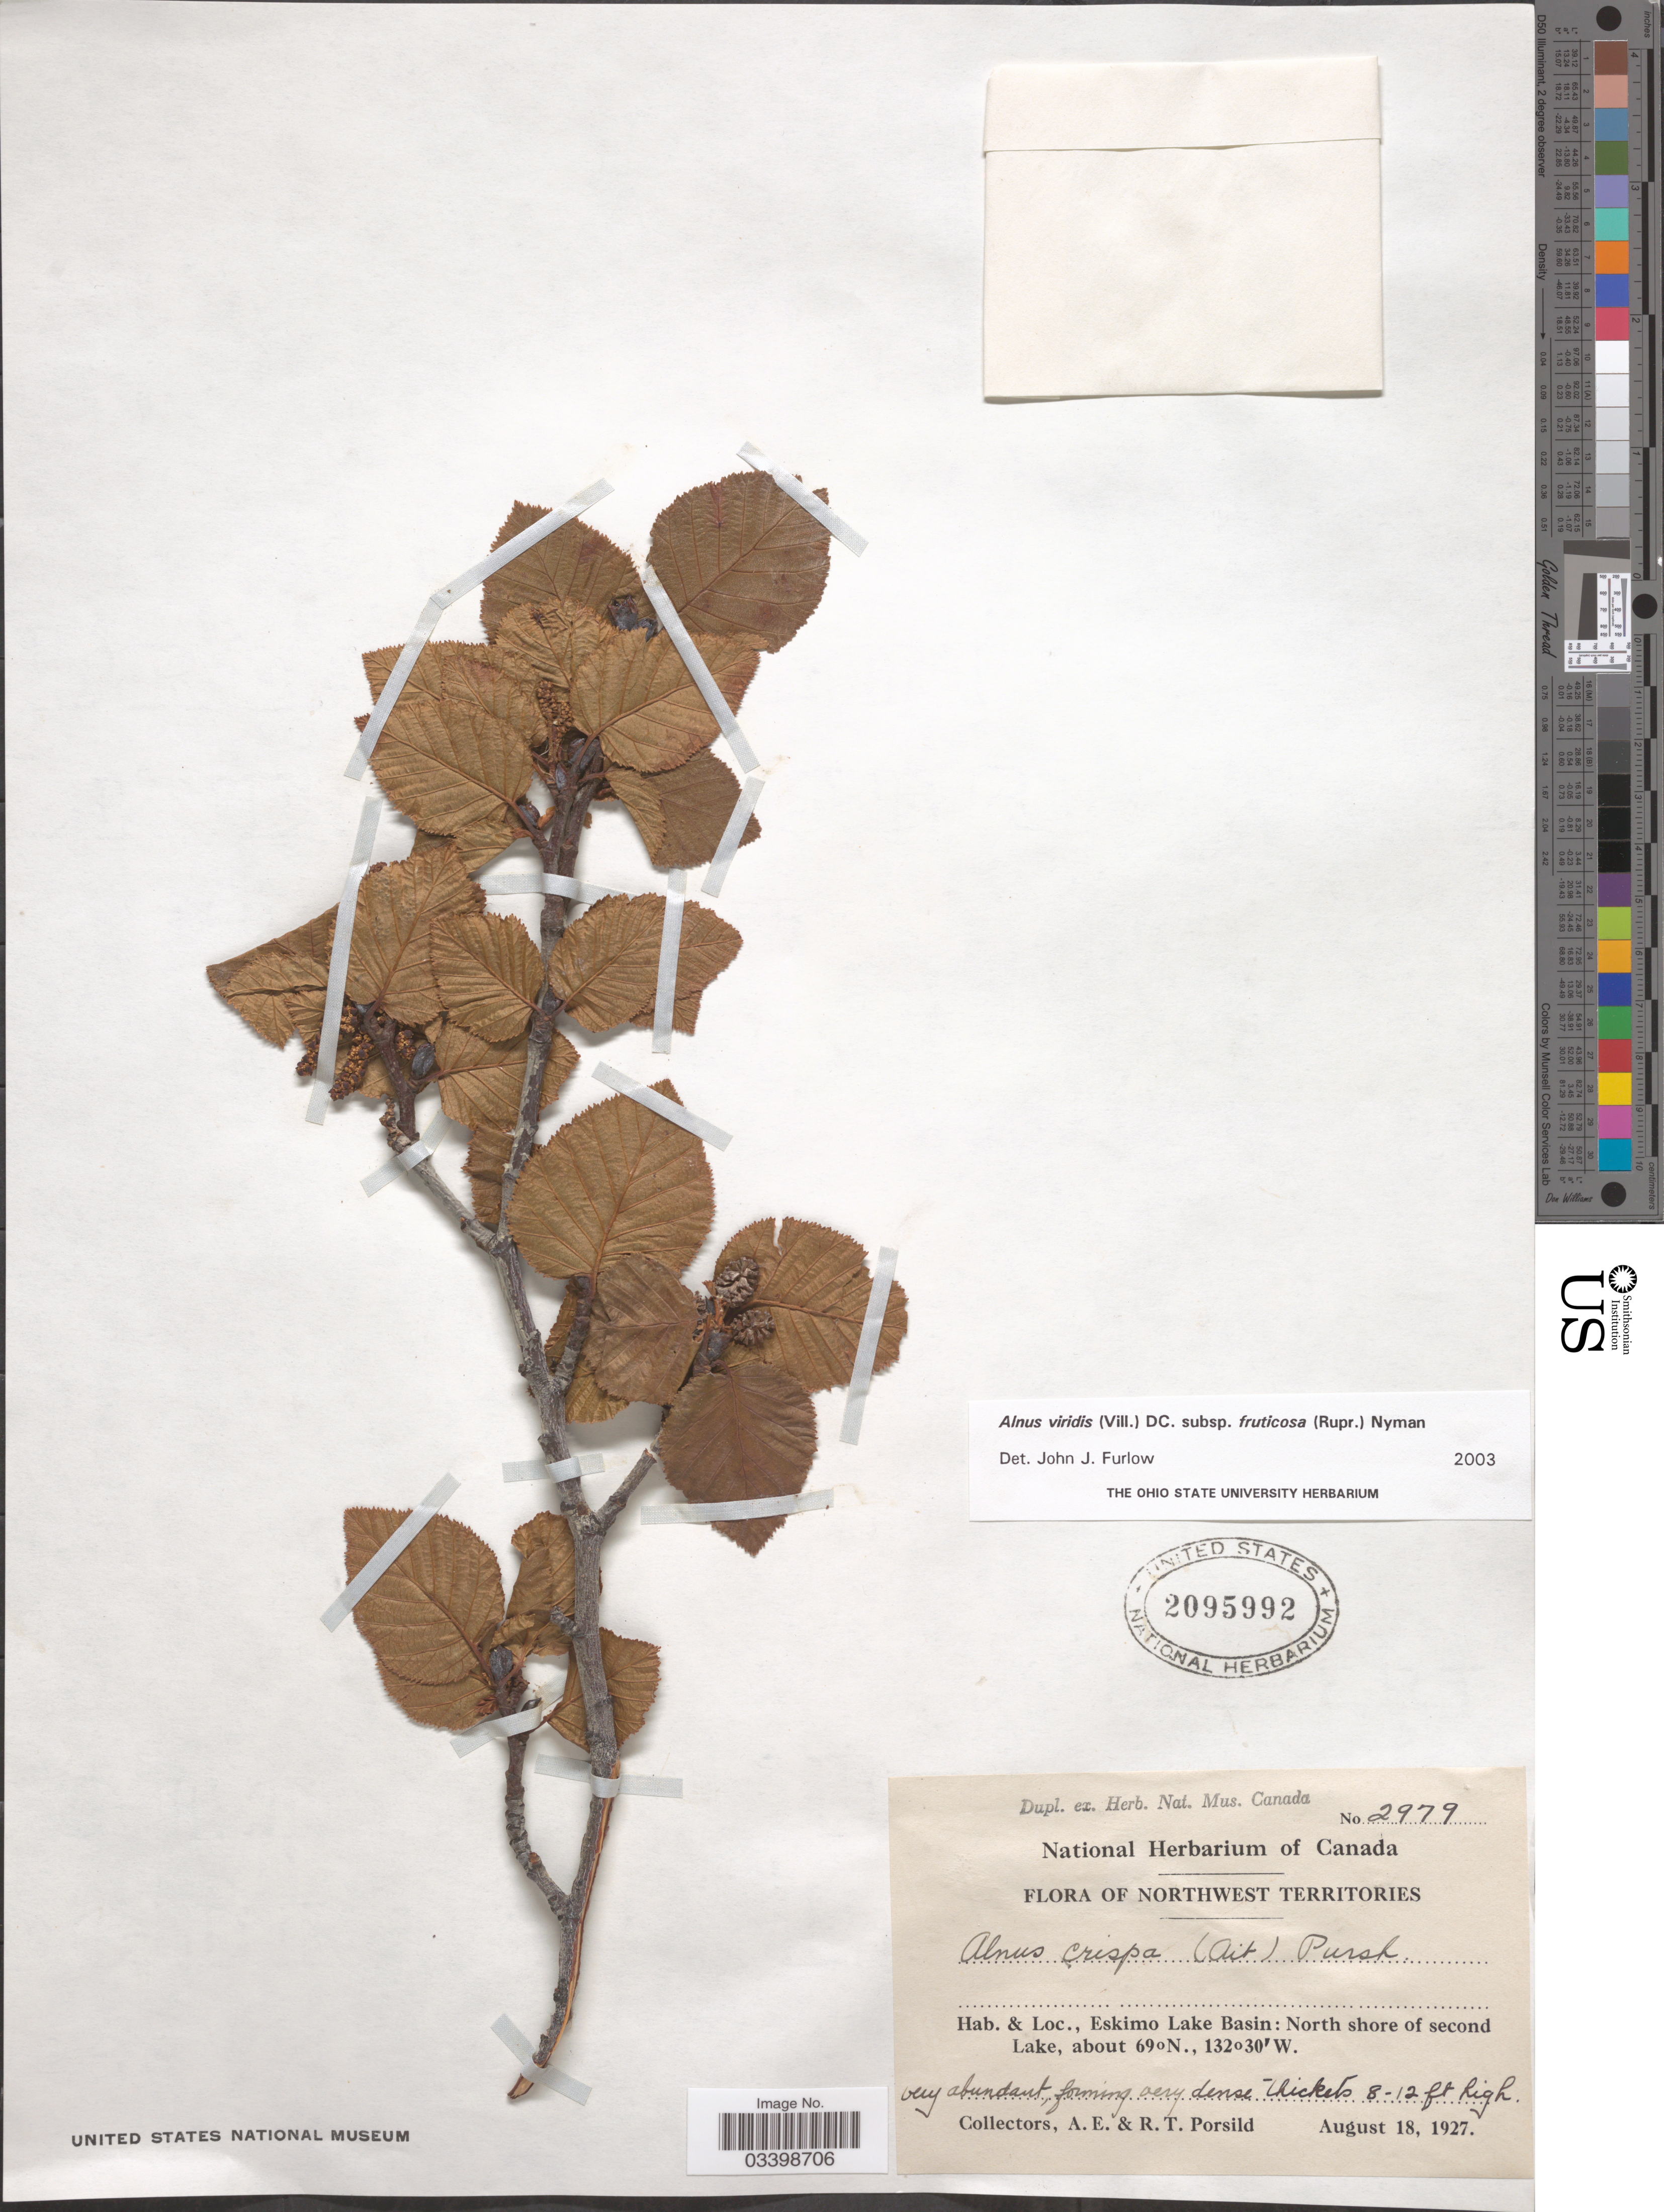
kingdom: Plantae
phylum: Tracheophyta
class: Magnoliopsida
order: Fagales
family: Betulaceae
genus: Alnus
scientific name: Alnus viridis subsp. fruticosa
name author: (Rupr.) Nyman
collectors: A. E. Porsild & R. T. Porsild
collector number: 2979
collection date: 1927-08-18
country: Canada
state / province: Northwest Territories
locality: Eskimo Lake Basin: North shore of second Lake.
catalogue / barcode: US 2095992